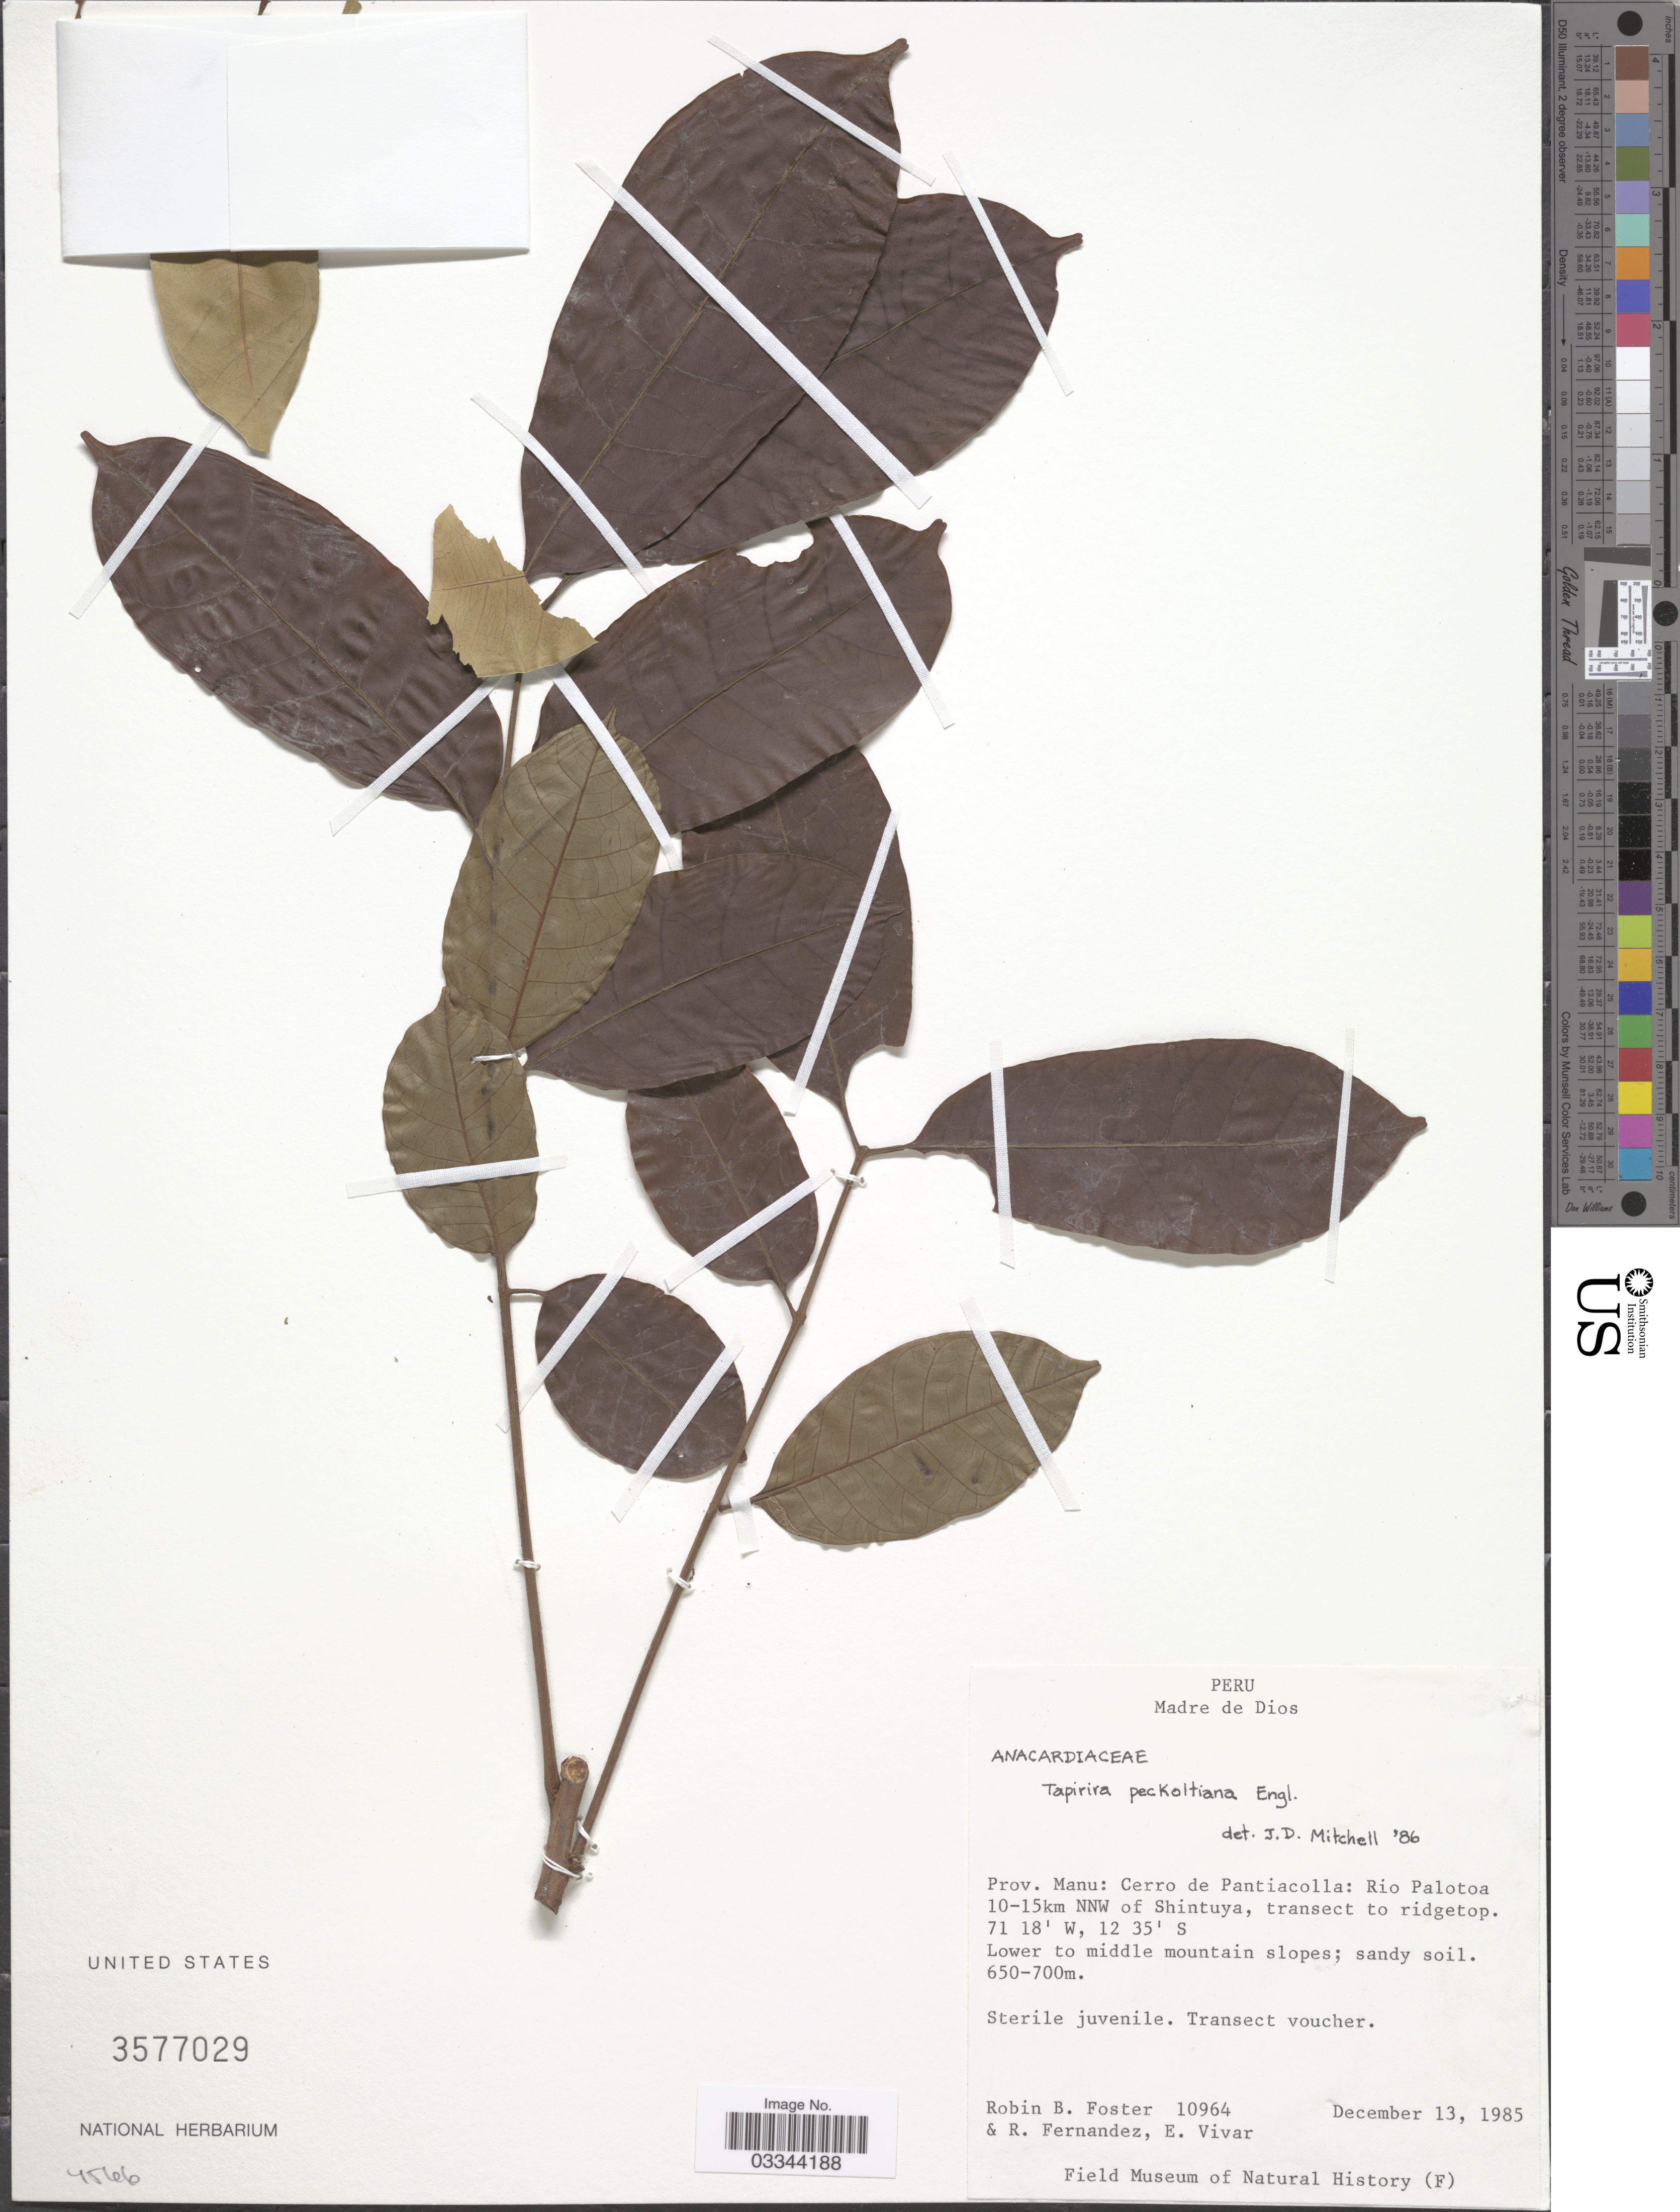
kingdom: Plantae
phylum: Tracheophyta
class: Magnoliopsida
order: Sapindales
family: Anacardiaceae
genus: Tapirira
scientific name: Tapirira obtusa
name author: (Benth.) J.D. Mitch.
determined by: Mitchell, John D.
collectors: R. B. Foster, R. Fernandez & E. Vivar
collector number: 10964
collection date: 1985-12-13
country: Peru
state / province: Madre de Dios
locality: Prov. Manu: Cerro de Pantiacolla: Rio Palotoa 10-15km NNW of Shintuya, transect to ridgetop. Lower to middle mountain slope.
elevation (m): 650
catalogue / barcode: US 3577029